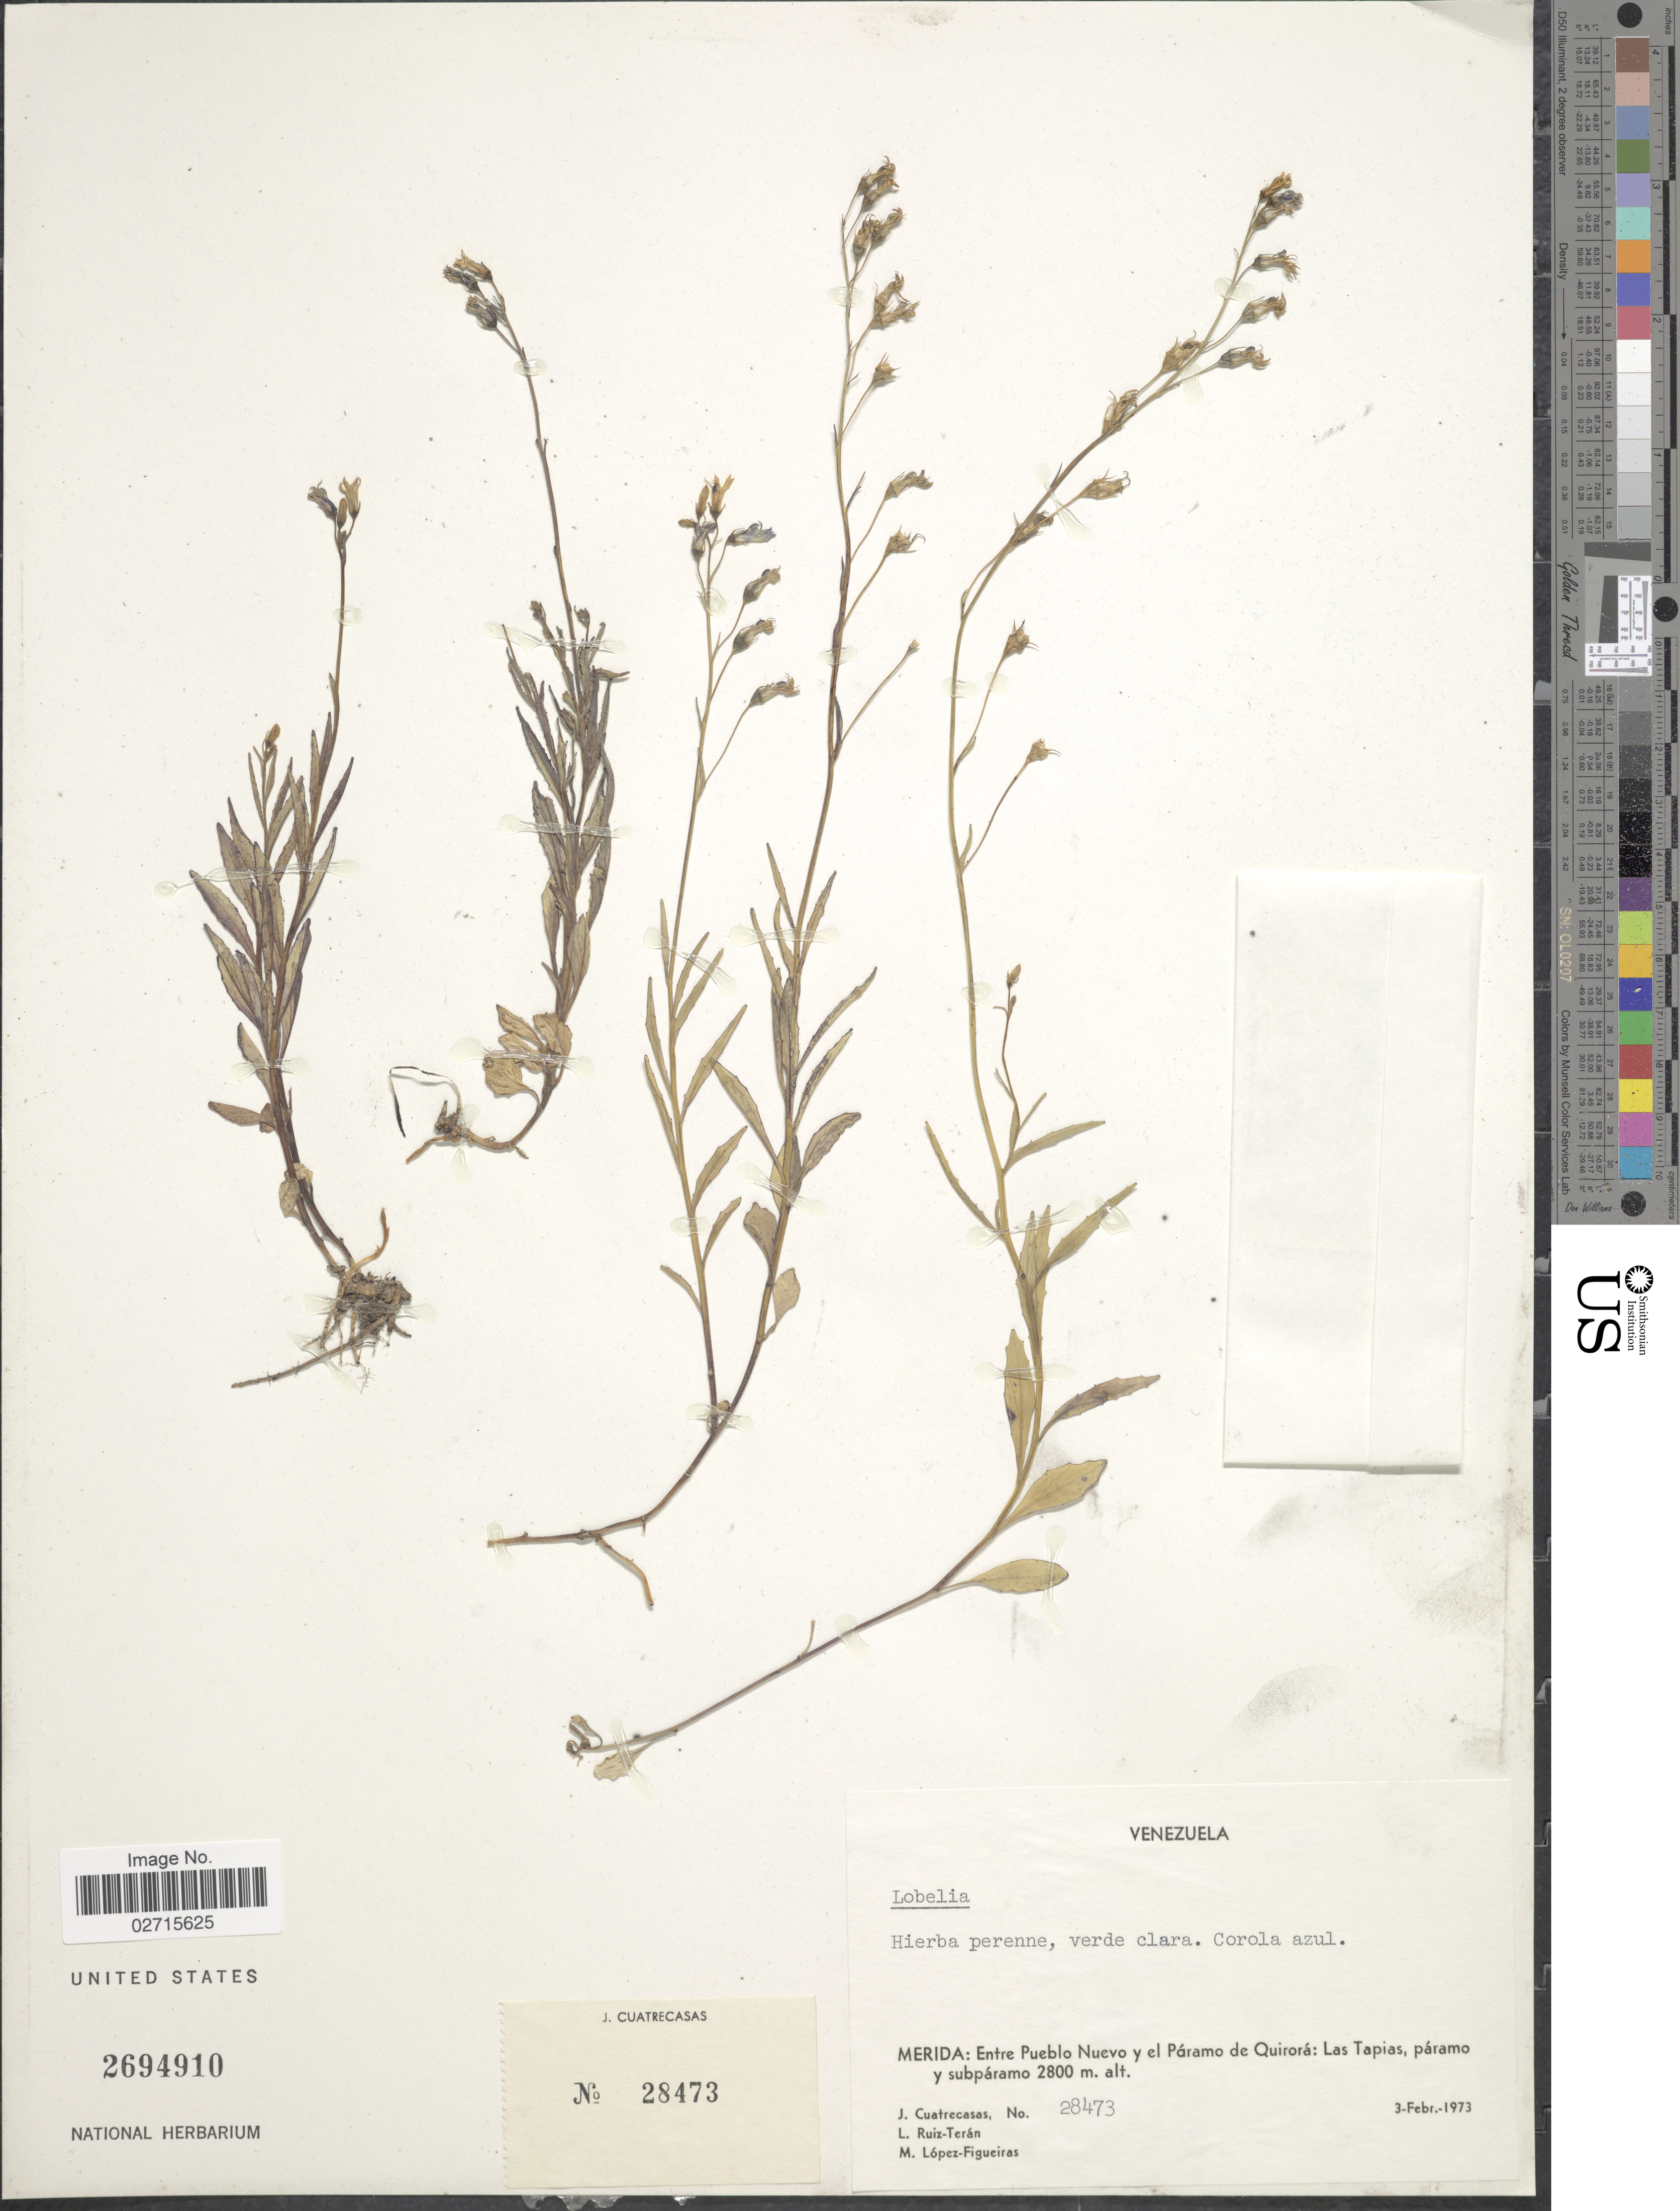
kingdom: Plantae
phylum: Tracheophyta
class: Magnoliopsida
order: Asterales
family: Campanulaceae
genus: Lobelia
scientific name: Lobelia sp.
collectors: J. Cuatrecasas, L. E. Ruíz-Terán & M. López Figueiras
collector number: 28473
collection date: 1973-02-03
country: Venezuela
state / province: Mérida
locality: Entre Pueblo Nuevo y el Paramo de Quirora: Las Tqapias, paramo y subparamo.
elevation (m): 2800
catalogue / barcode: US 2694910